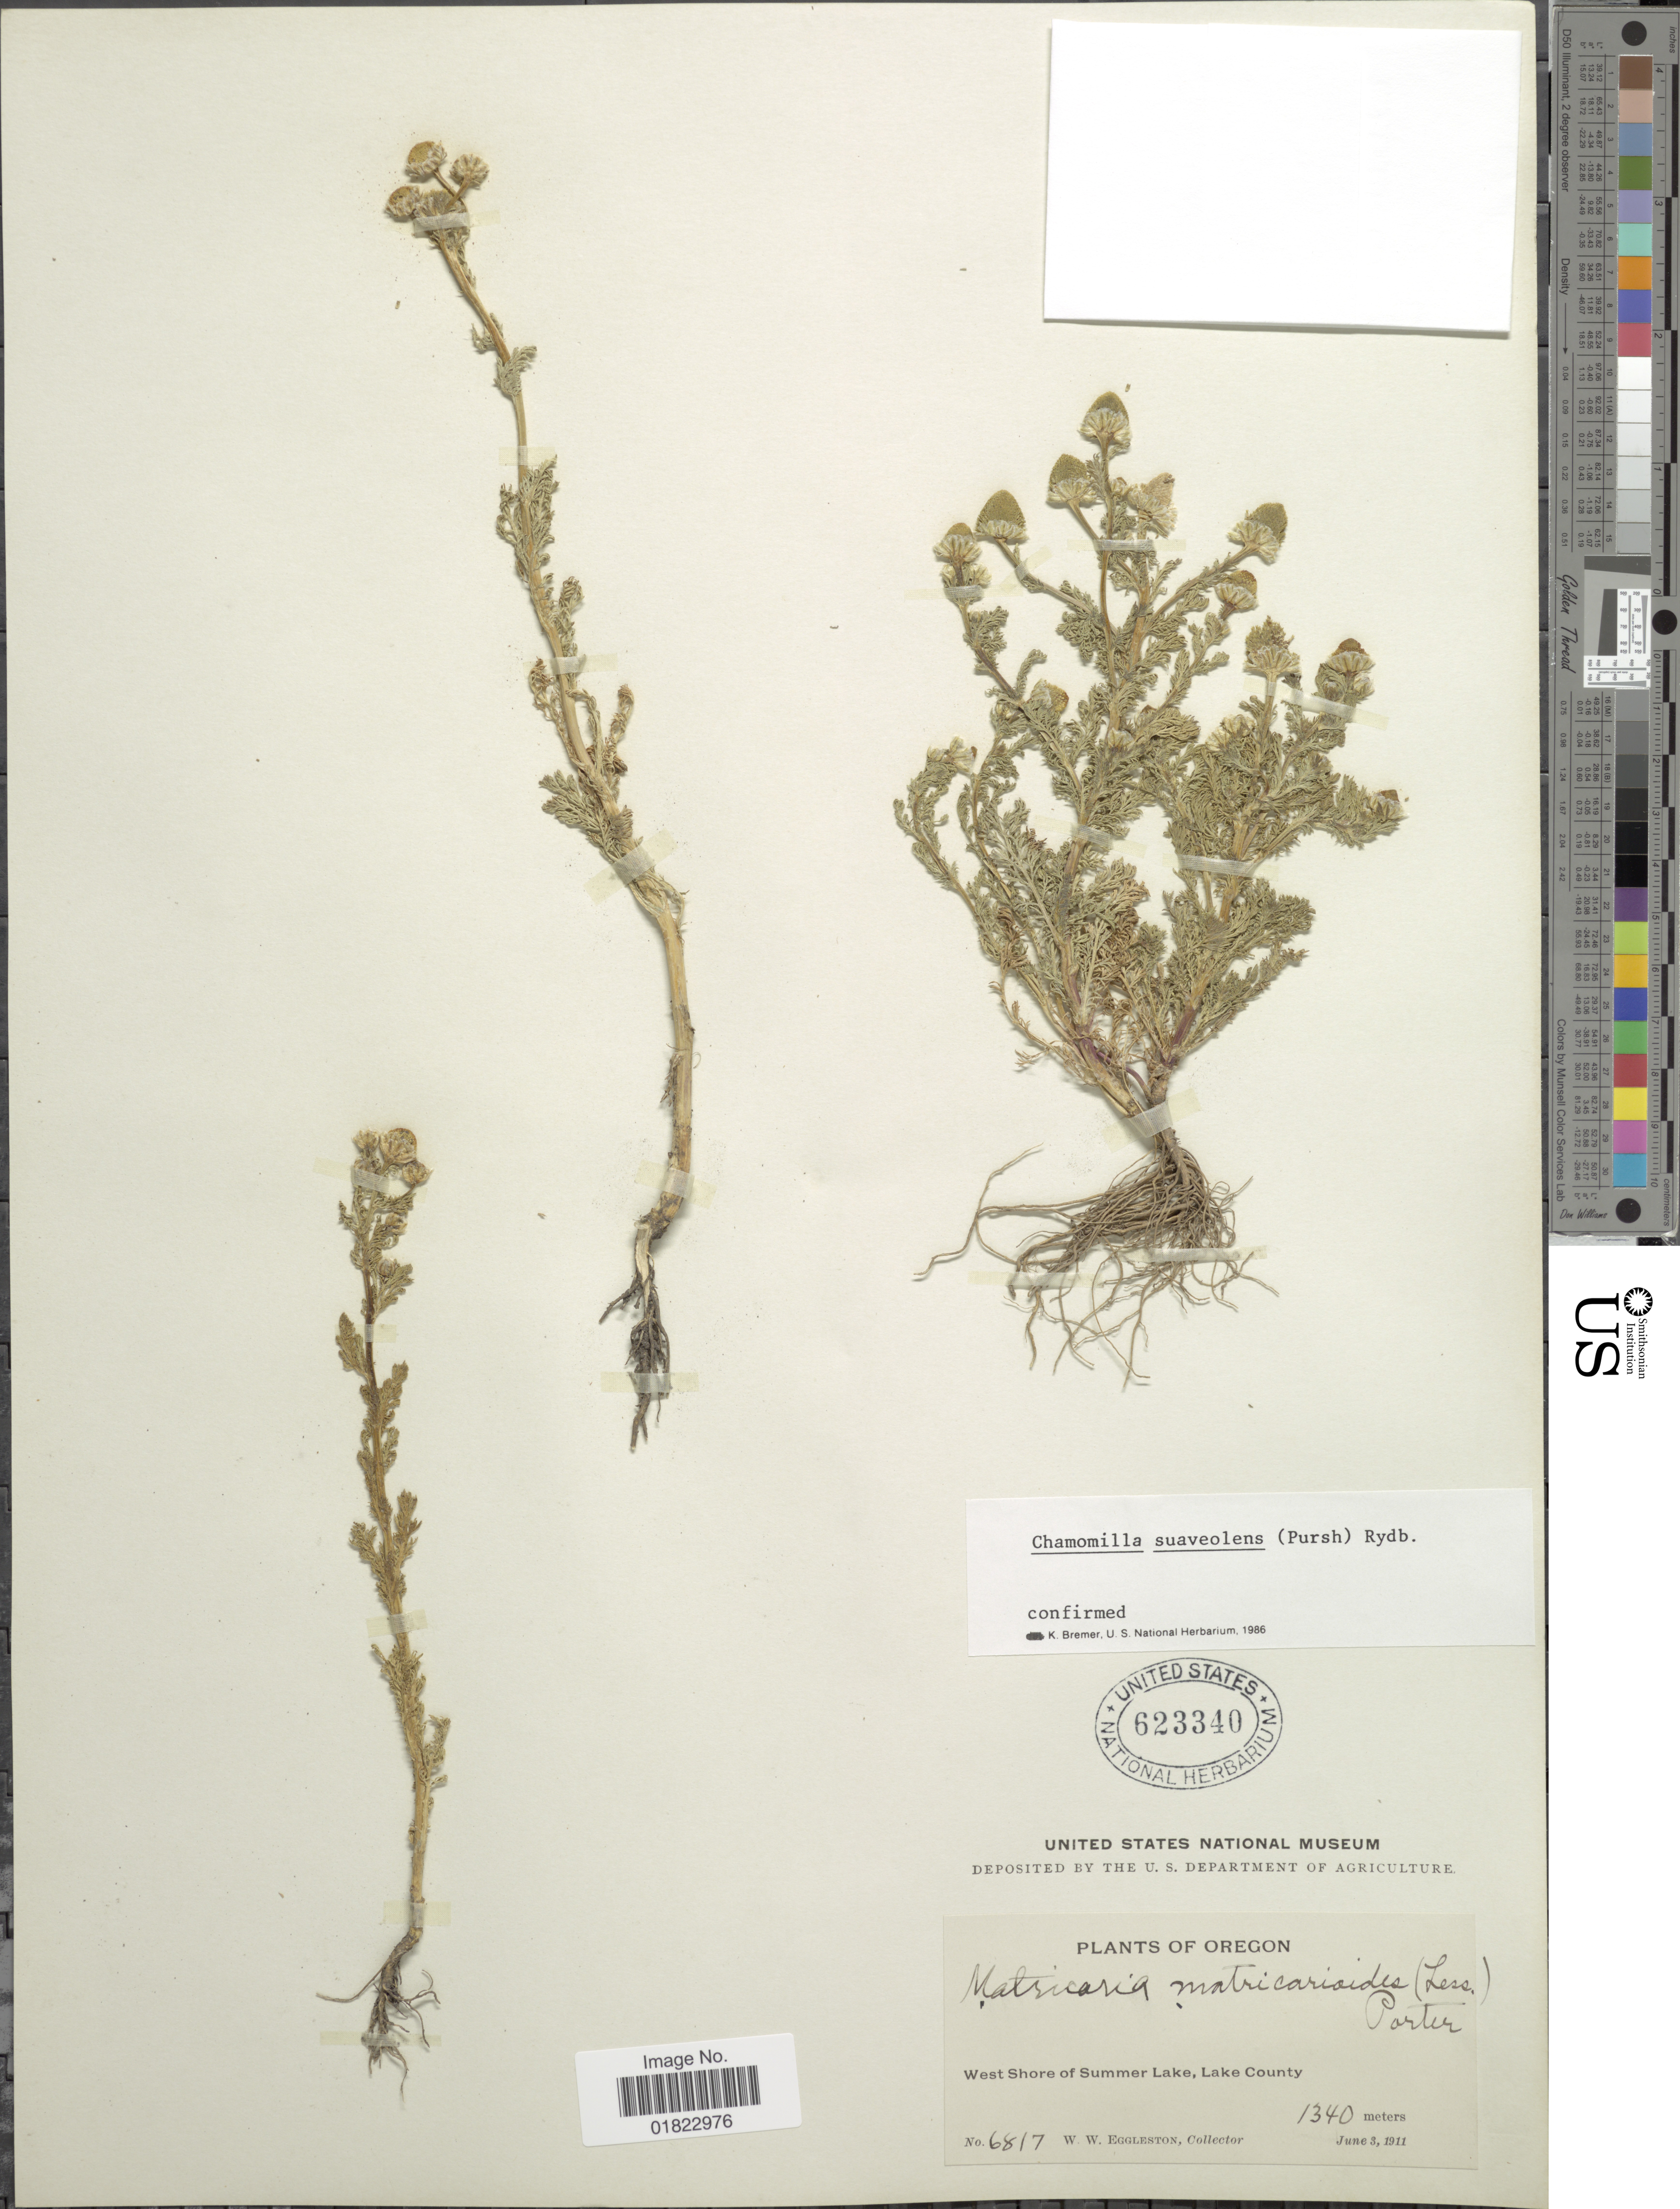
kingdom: Plantae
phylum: Tracheophyta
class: Magnoliopsida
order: Asterales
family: Asteraceae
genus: Matricaria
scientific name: Matricaria matricarioides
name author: (Less.) Porter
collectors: W. W. Eggleston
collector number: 6817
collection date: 1911-06-03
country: United States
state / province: Oregon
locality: Oregon, West Shore of Summer Lake, Lake County.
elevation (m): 1340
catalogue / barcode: US 623340